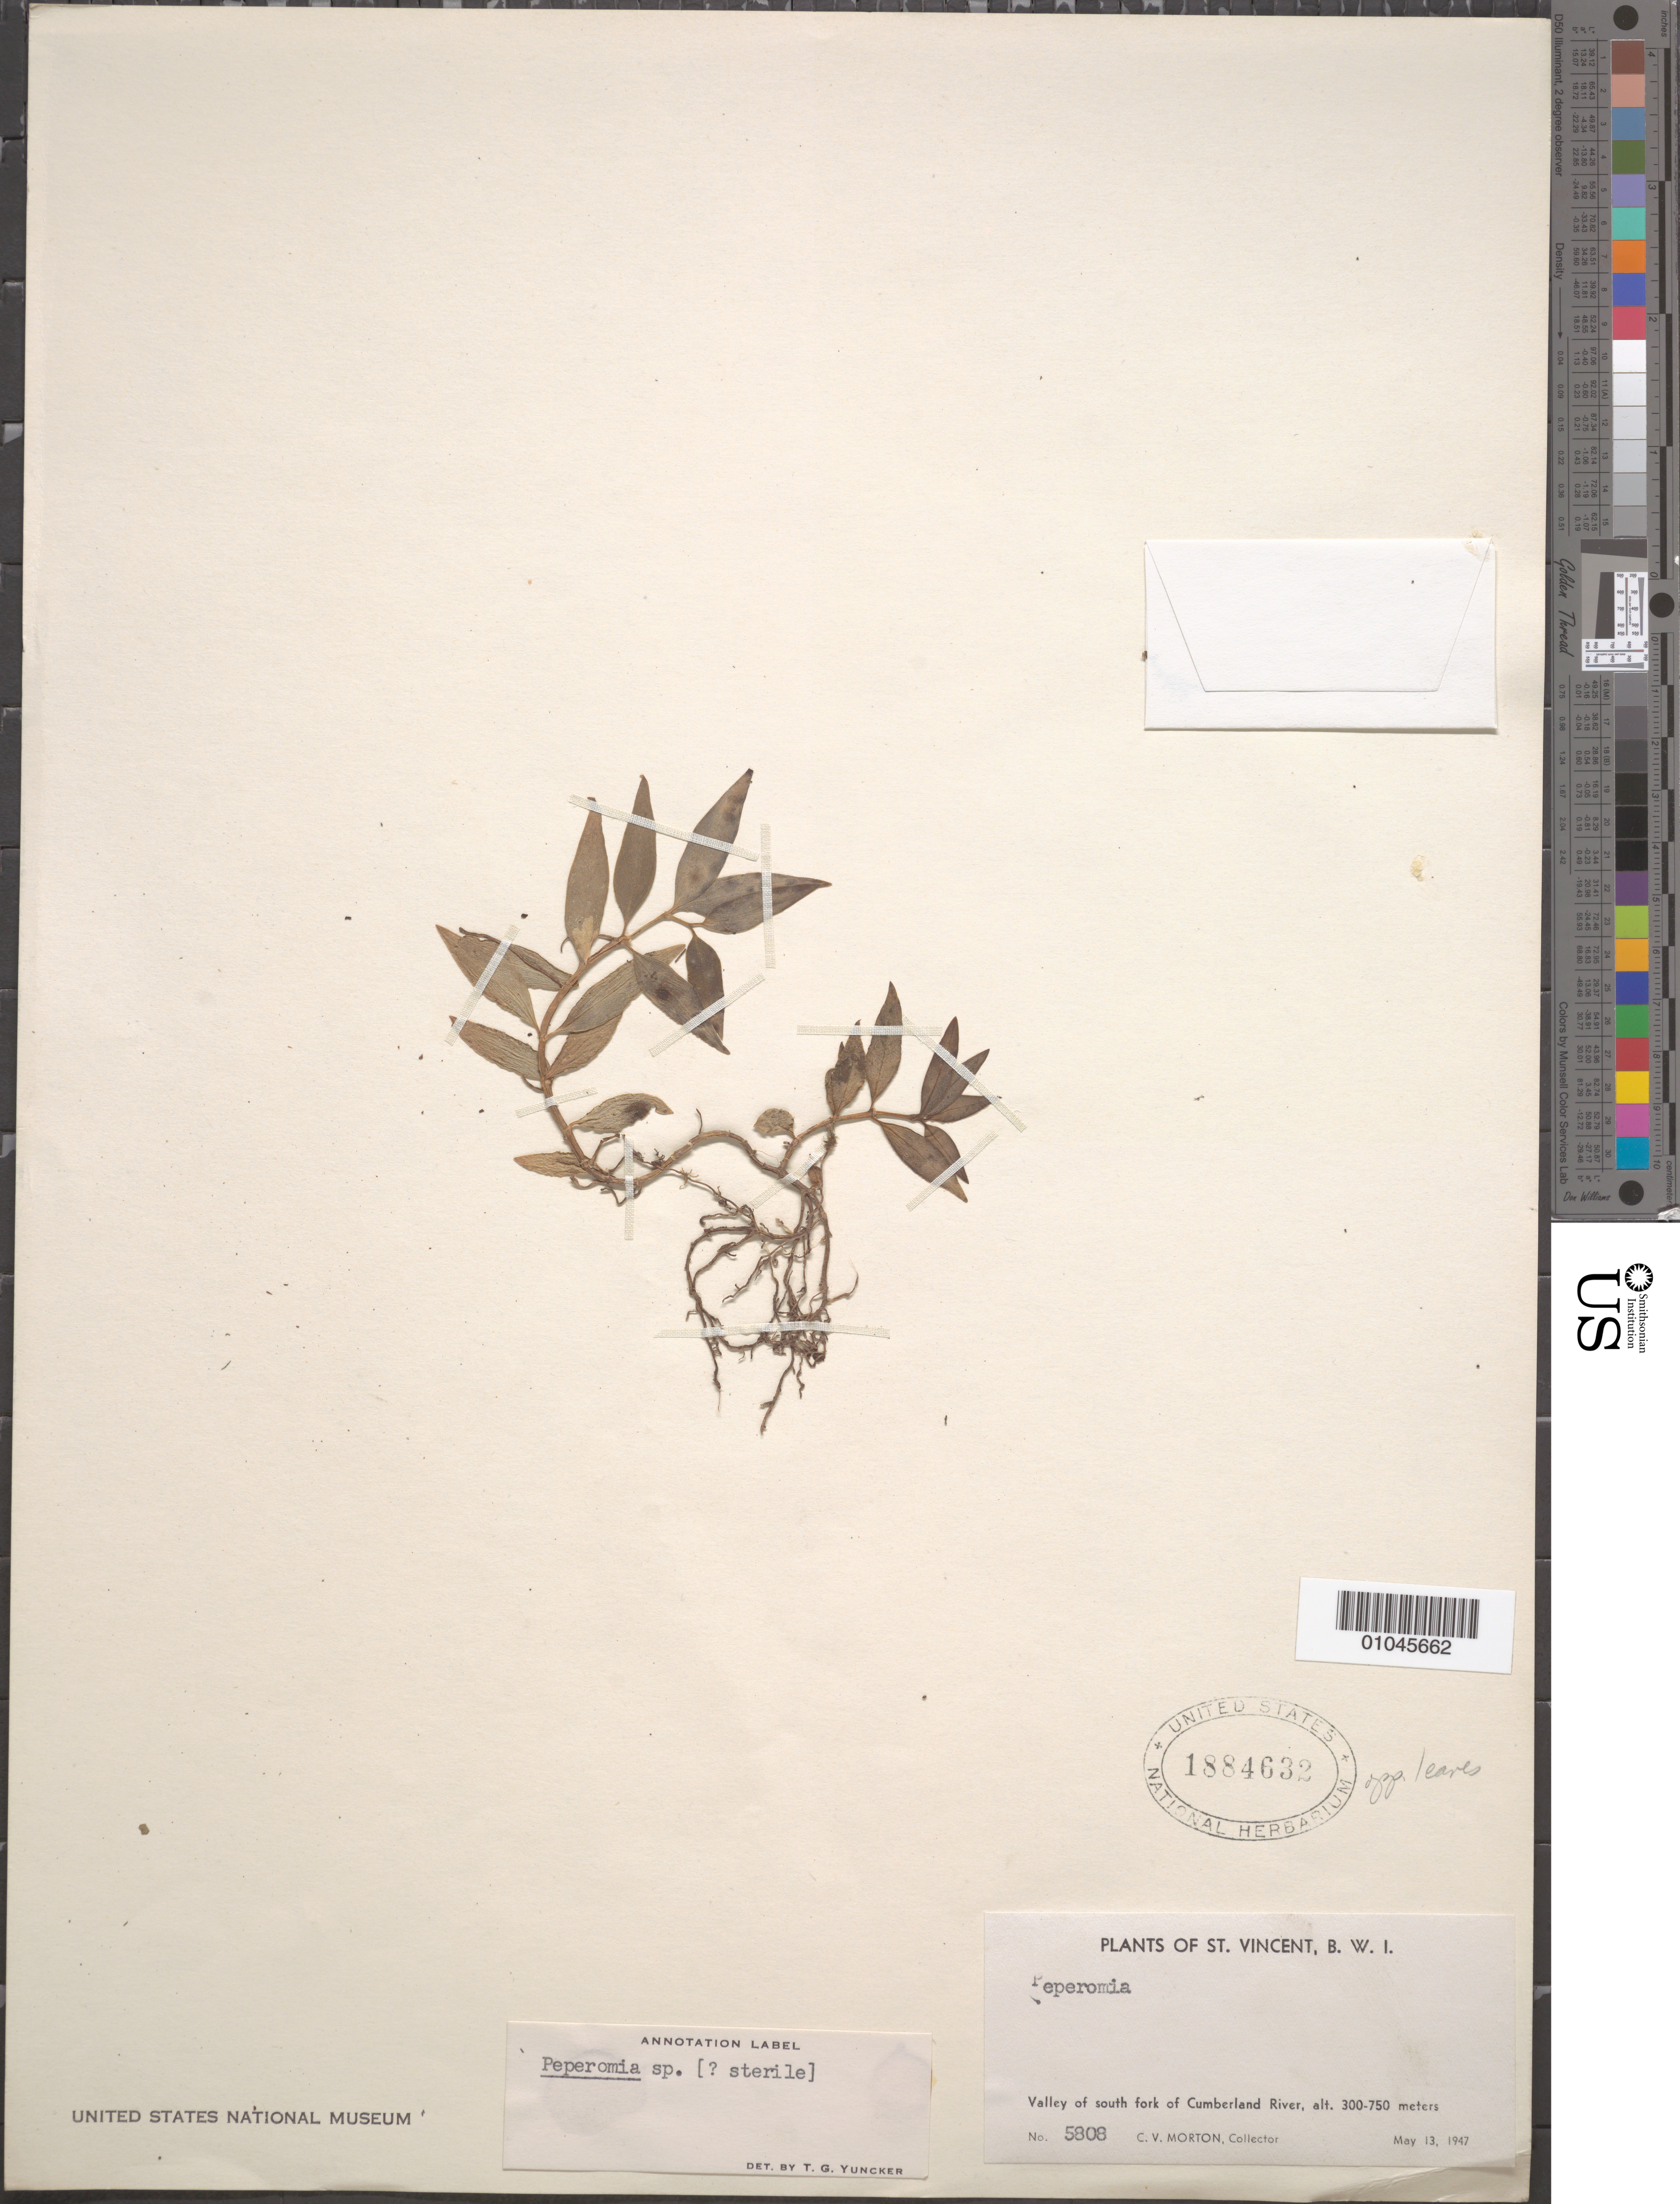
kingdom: Plantae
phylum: Tracheophyta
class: Magnoliopsida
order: Piperales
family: Piperaceae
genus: Peperomia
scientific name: Peperomia sp.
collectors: C. V. Morton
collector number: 5808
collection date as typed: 13 May 1947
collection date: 1947-05-13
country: St. Vincent - Grenadines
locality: Valley of south fork of Cumberland River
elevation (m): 300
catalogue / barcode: US 1884632